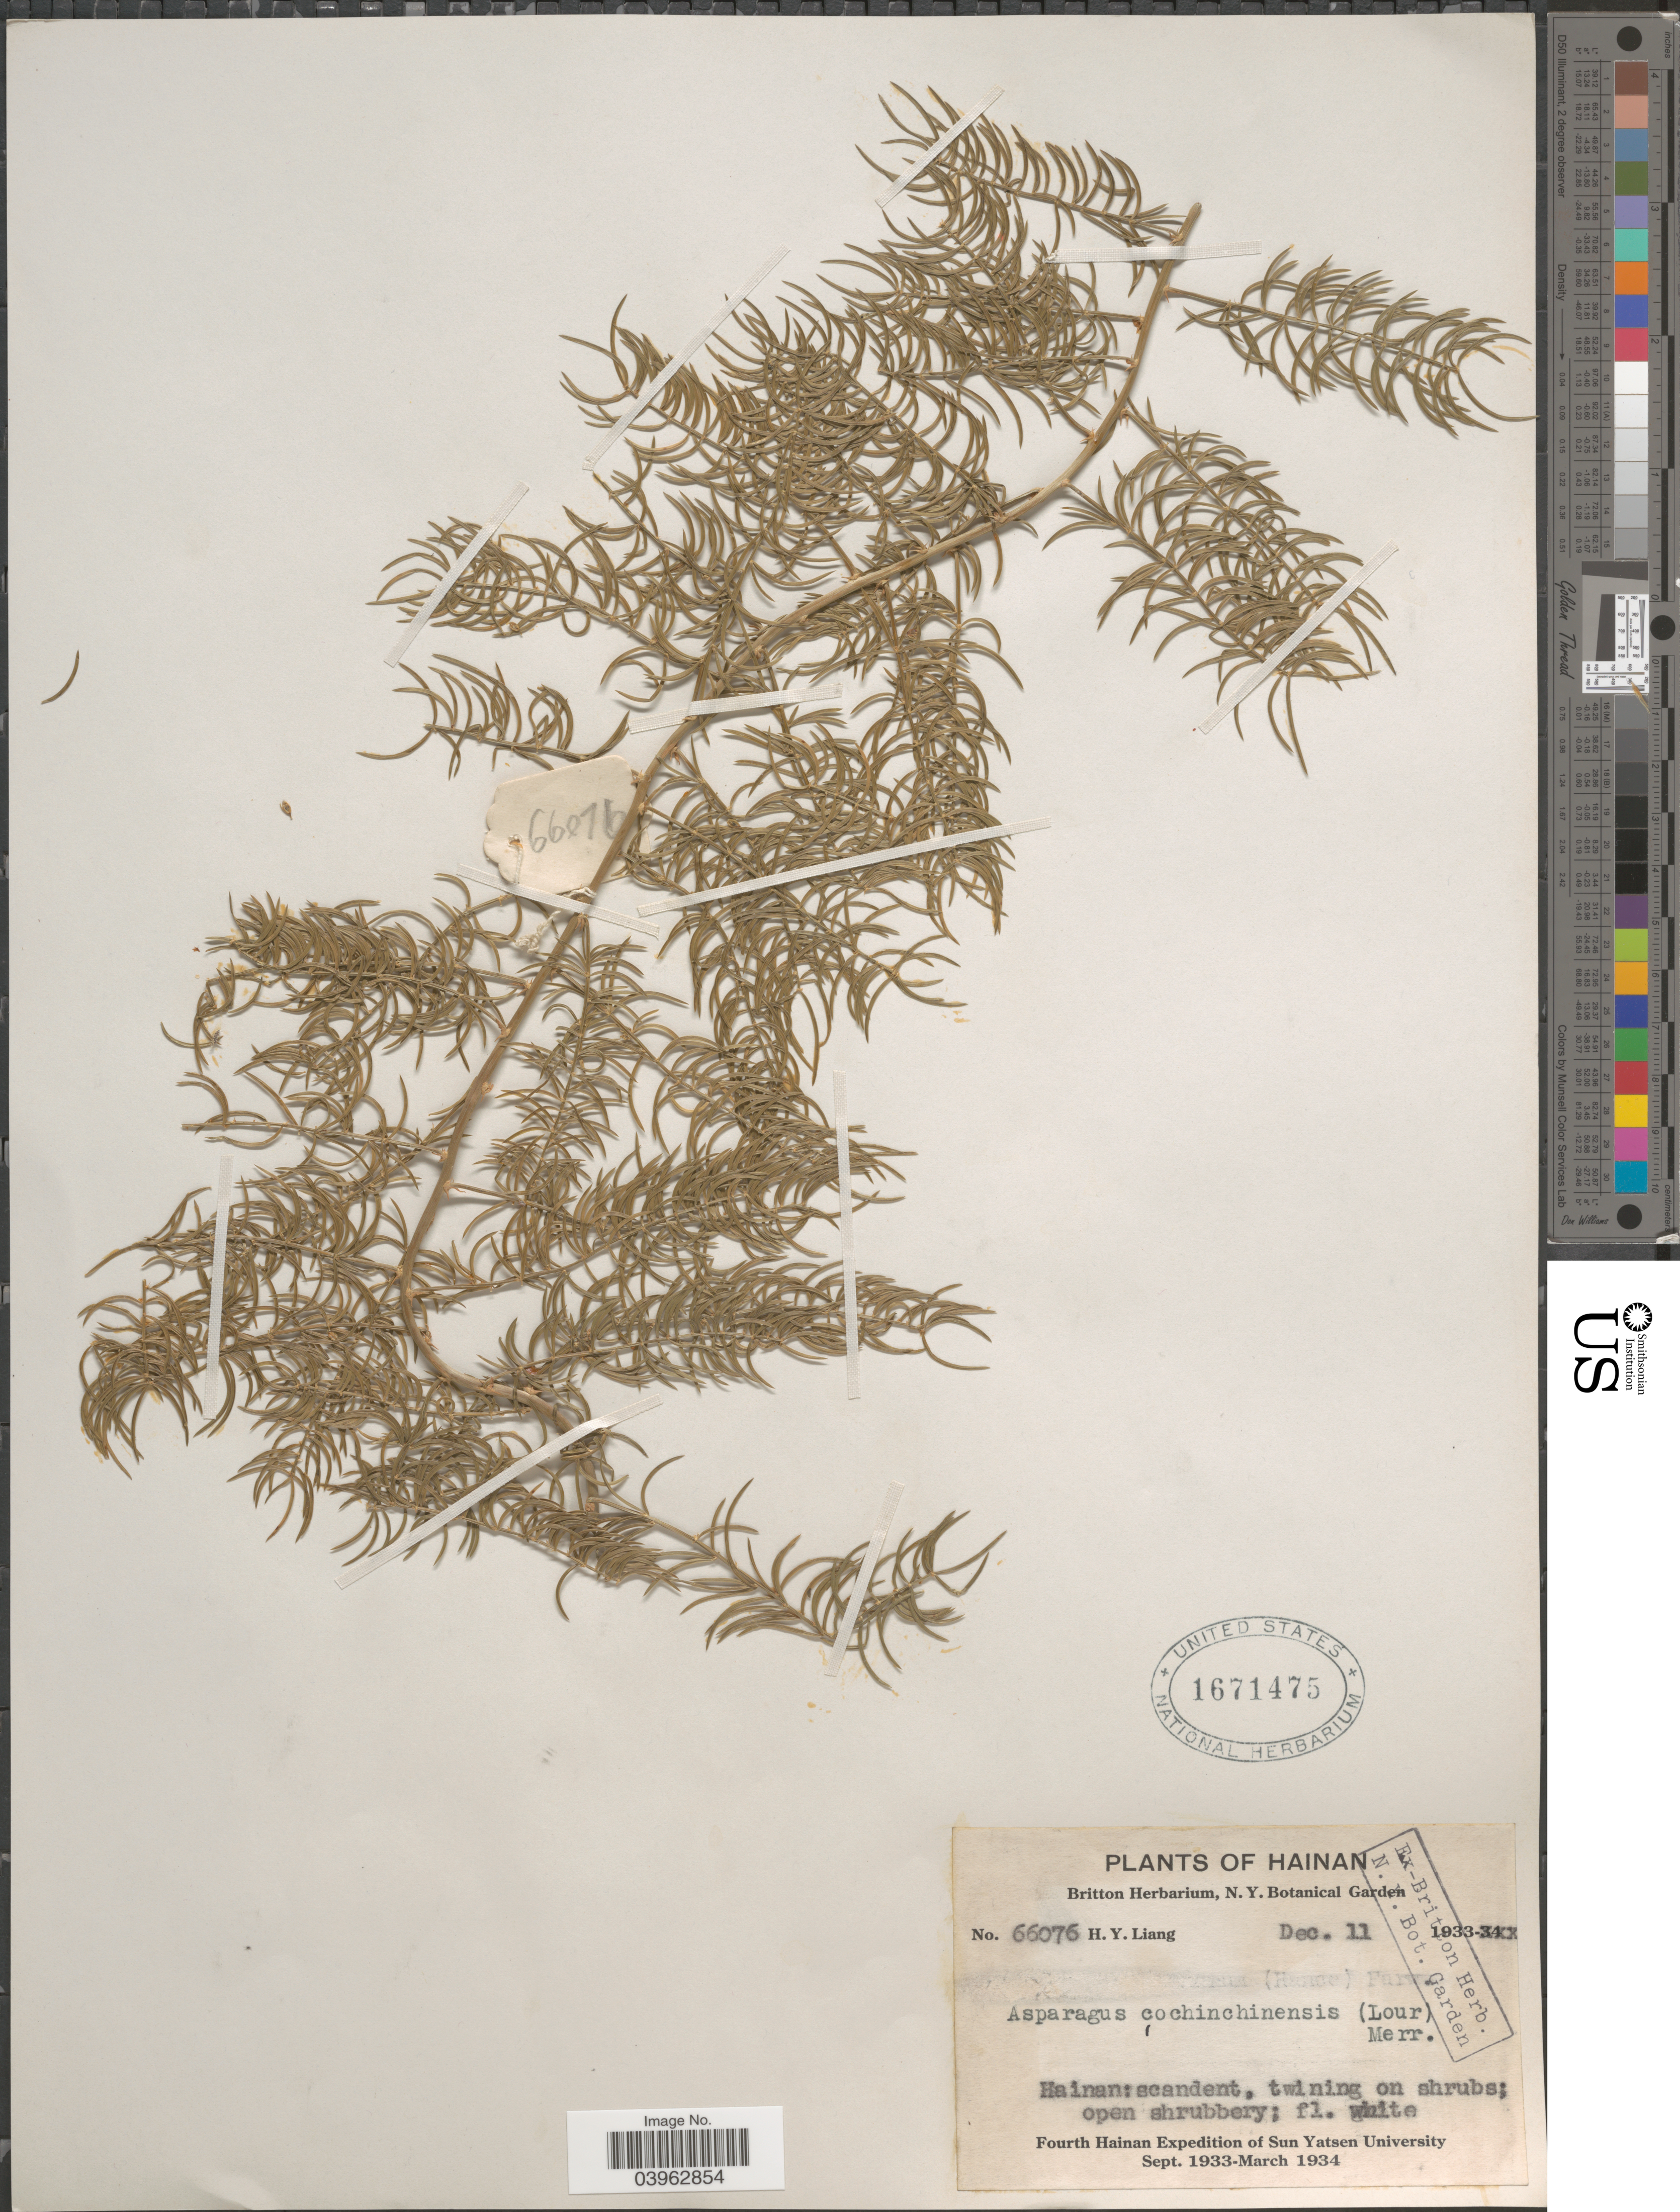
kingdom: Plantae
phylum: Tracheophyta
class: Liliopsida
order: Asparagales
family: Asparagaceae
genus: Asparagus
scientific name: Asparagus cochinchinensis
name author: (Lour.) Merr.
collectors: H. Y. Liang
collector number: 66076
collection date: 1933-12-11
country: China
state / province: Hainan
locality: Hainan.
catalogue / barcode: US 1671475